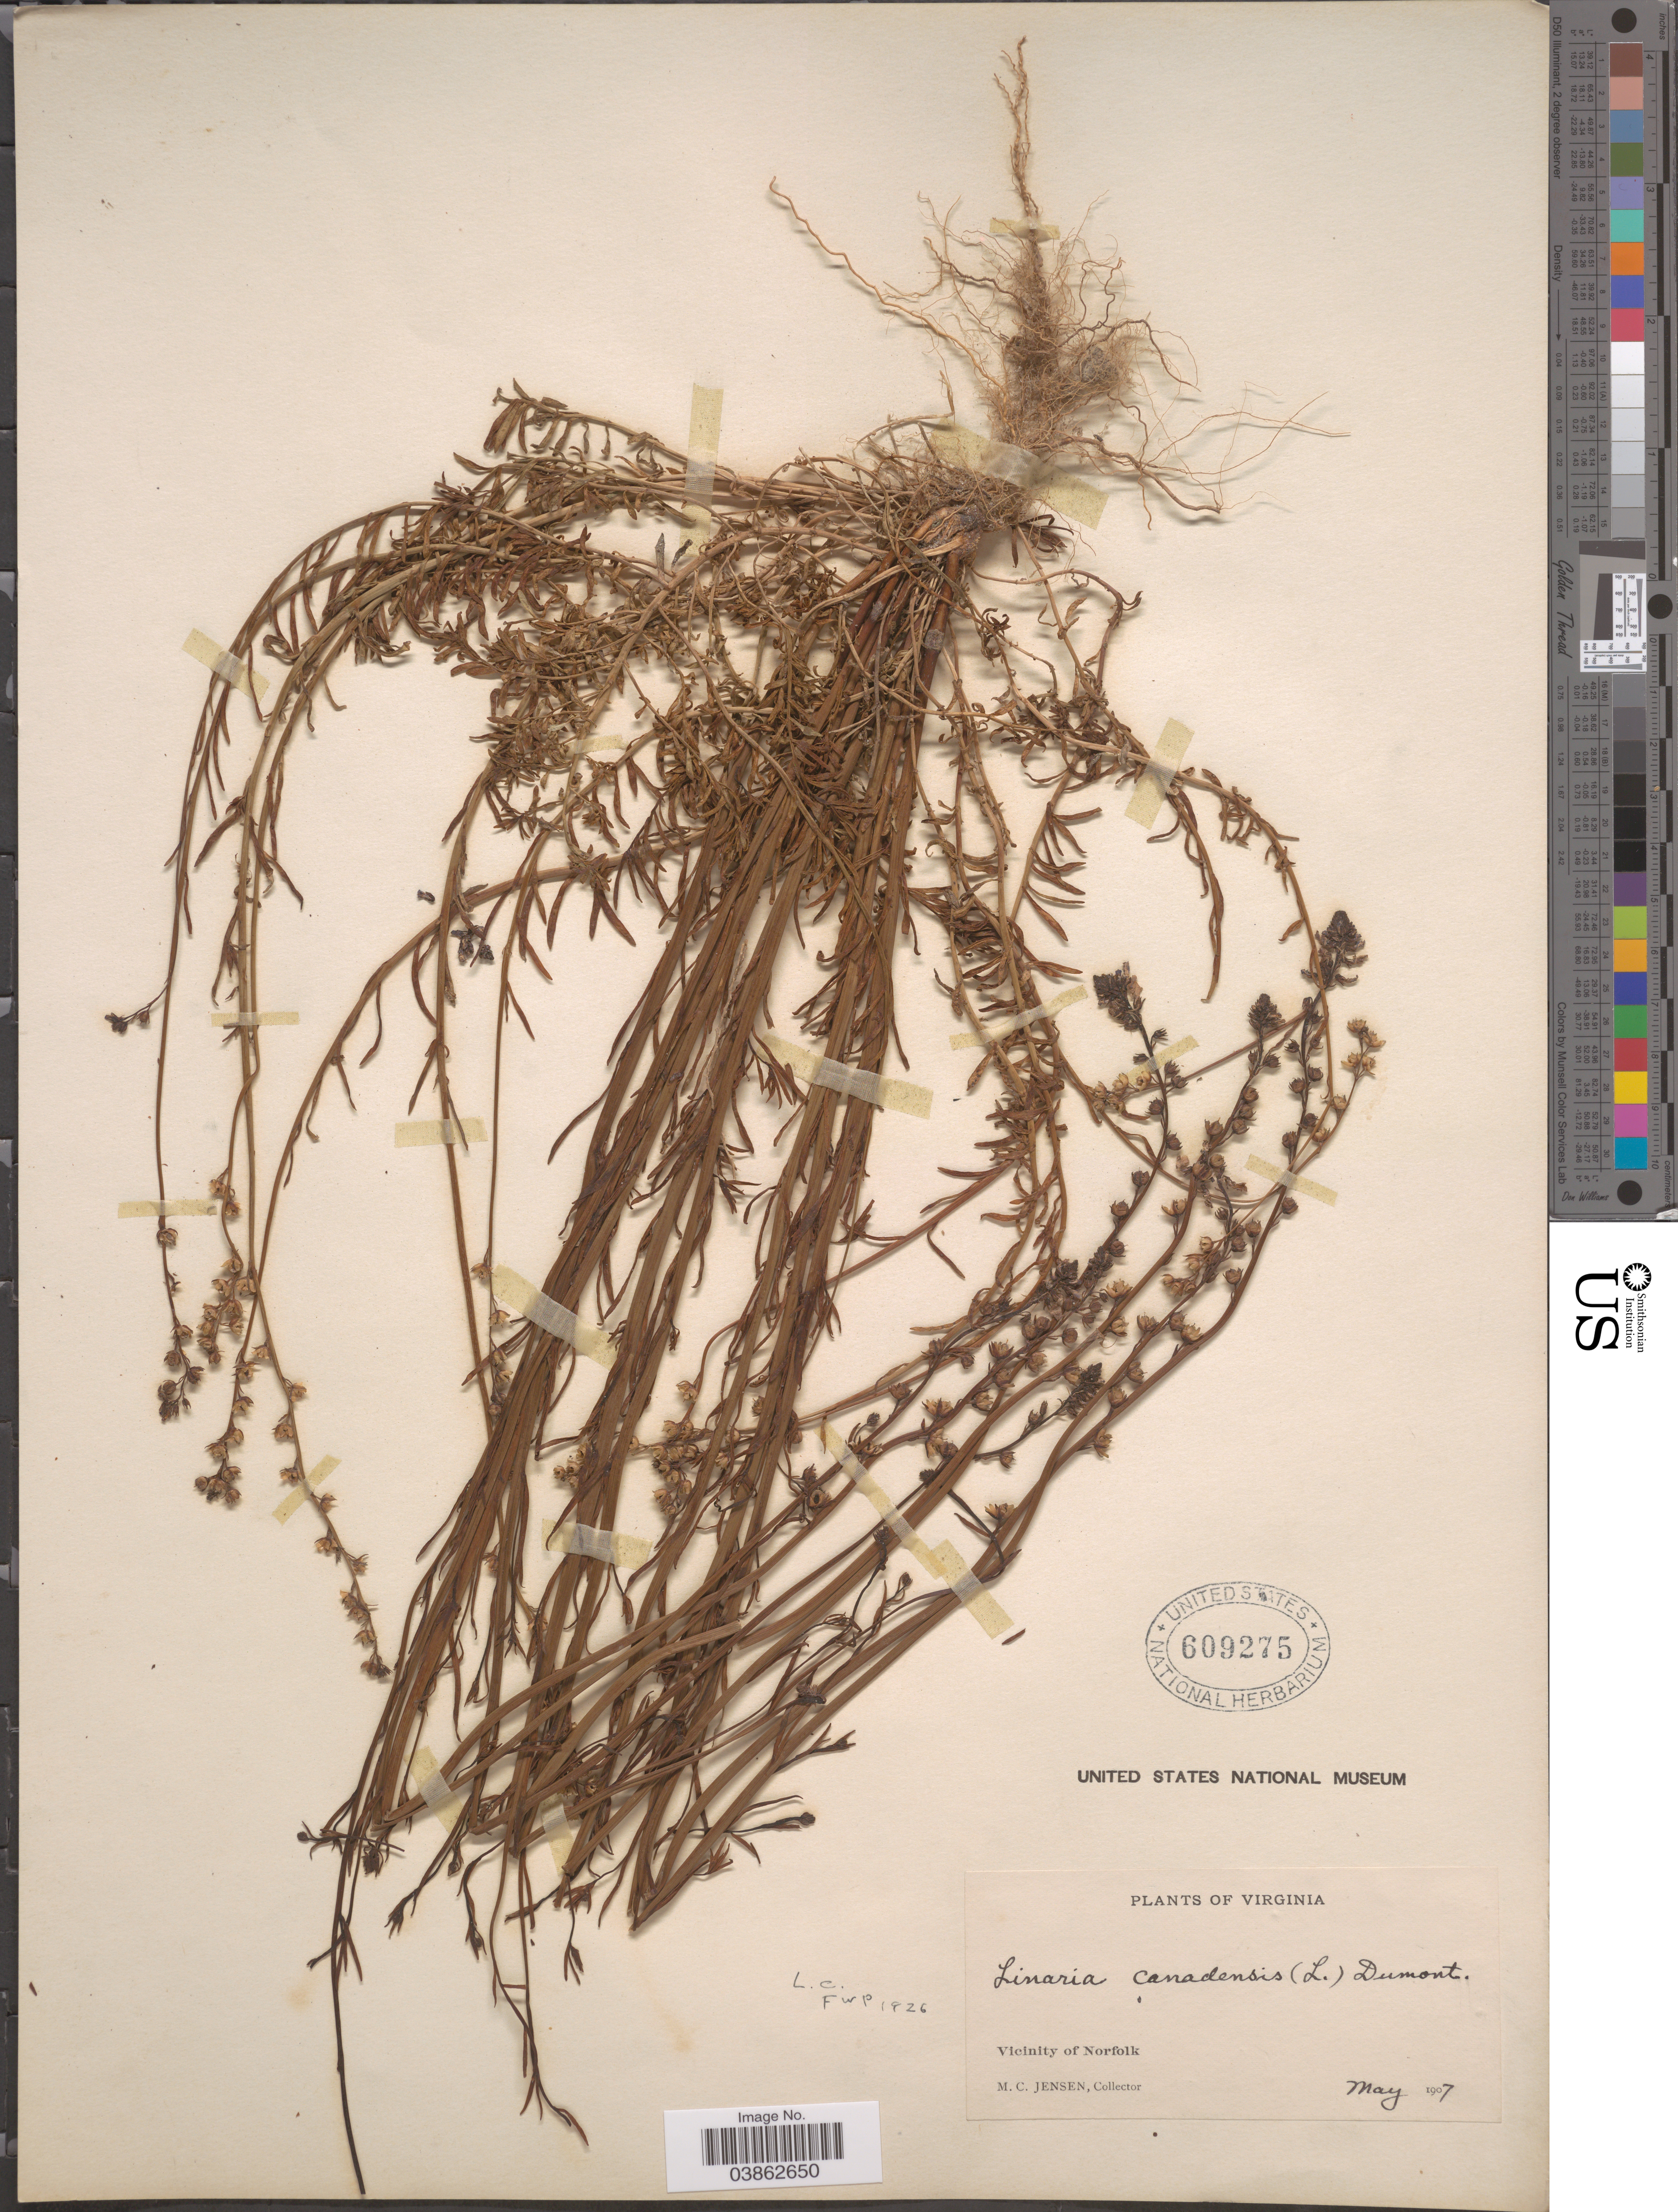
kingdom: Plantae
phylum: Tracheophyta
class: Magnoliopsida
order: Lamiales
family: Plantaginaceae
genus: Linaria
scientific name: Linaria canadensis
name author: (L.) Dum. Cours.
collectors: M. C. Jensen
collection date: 1907-05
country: United States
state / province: Virginia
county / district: City of Norfolk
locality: Vicinity of Norfolk.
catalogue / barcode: US 609275